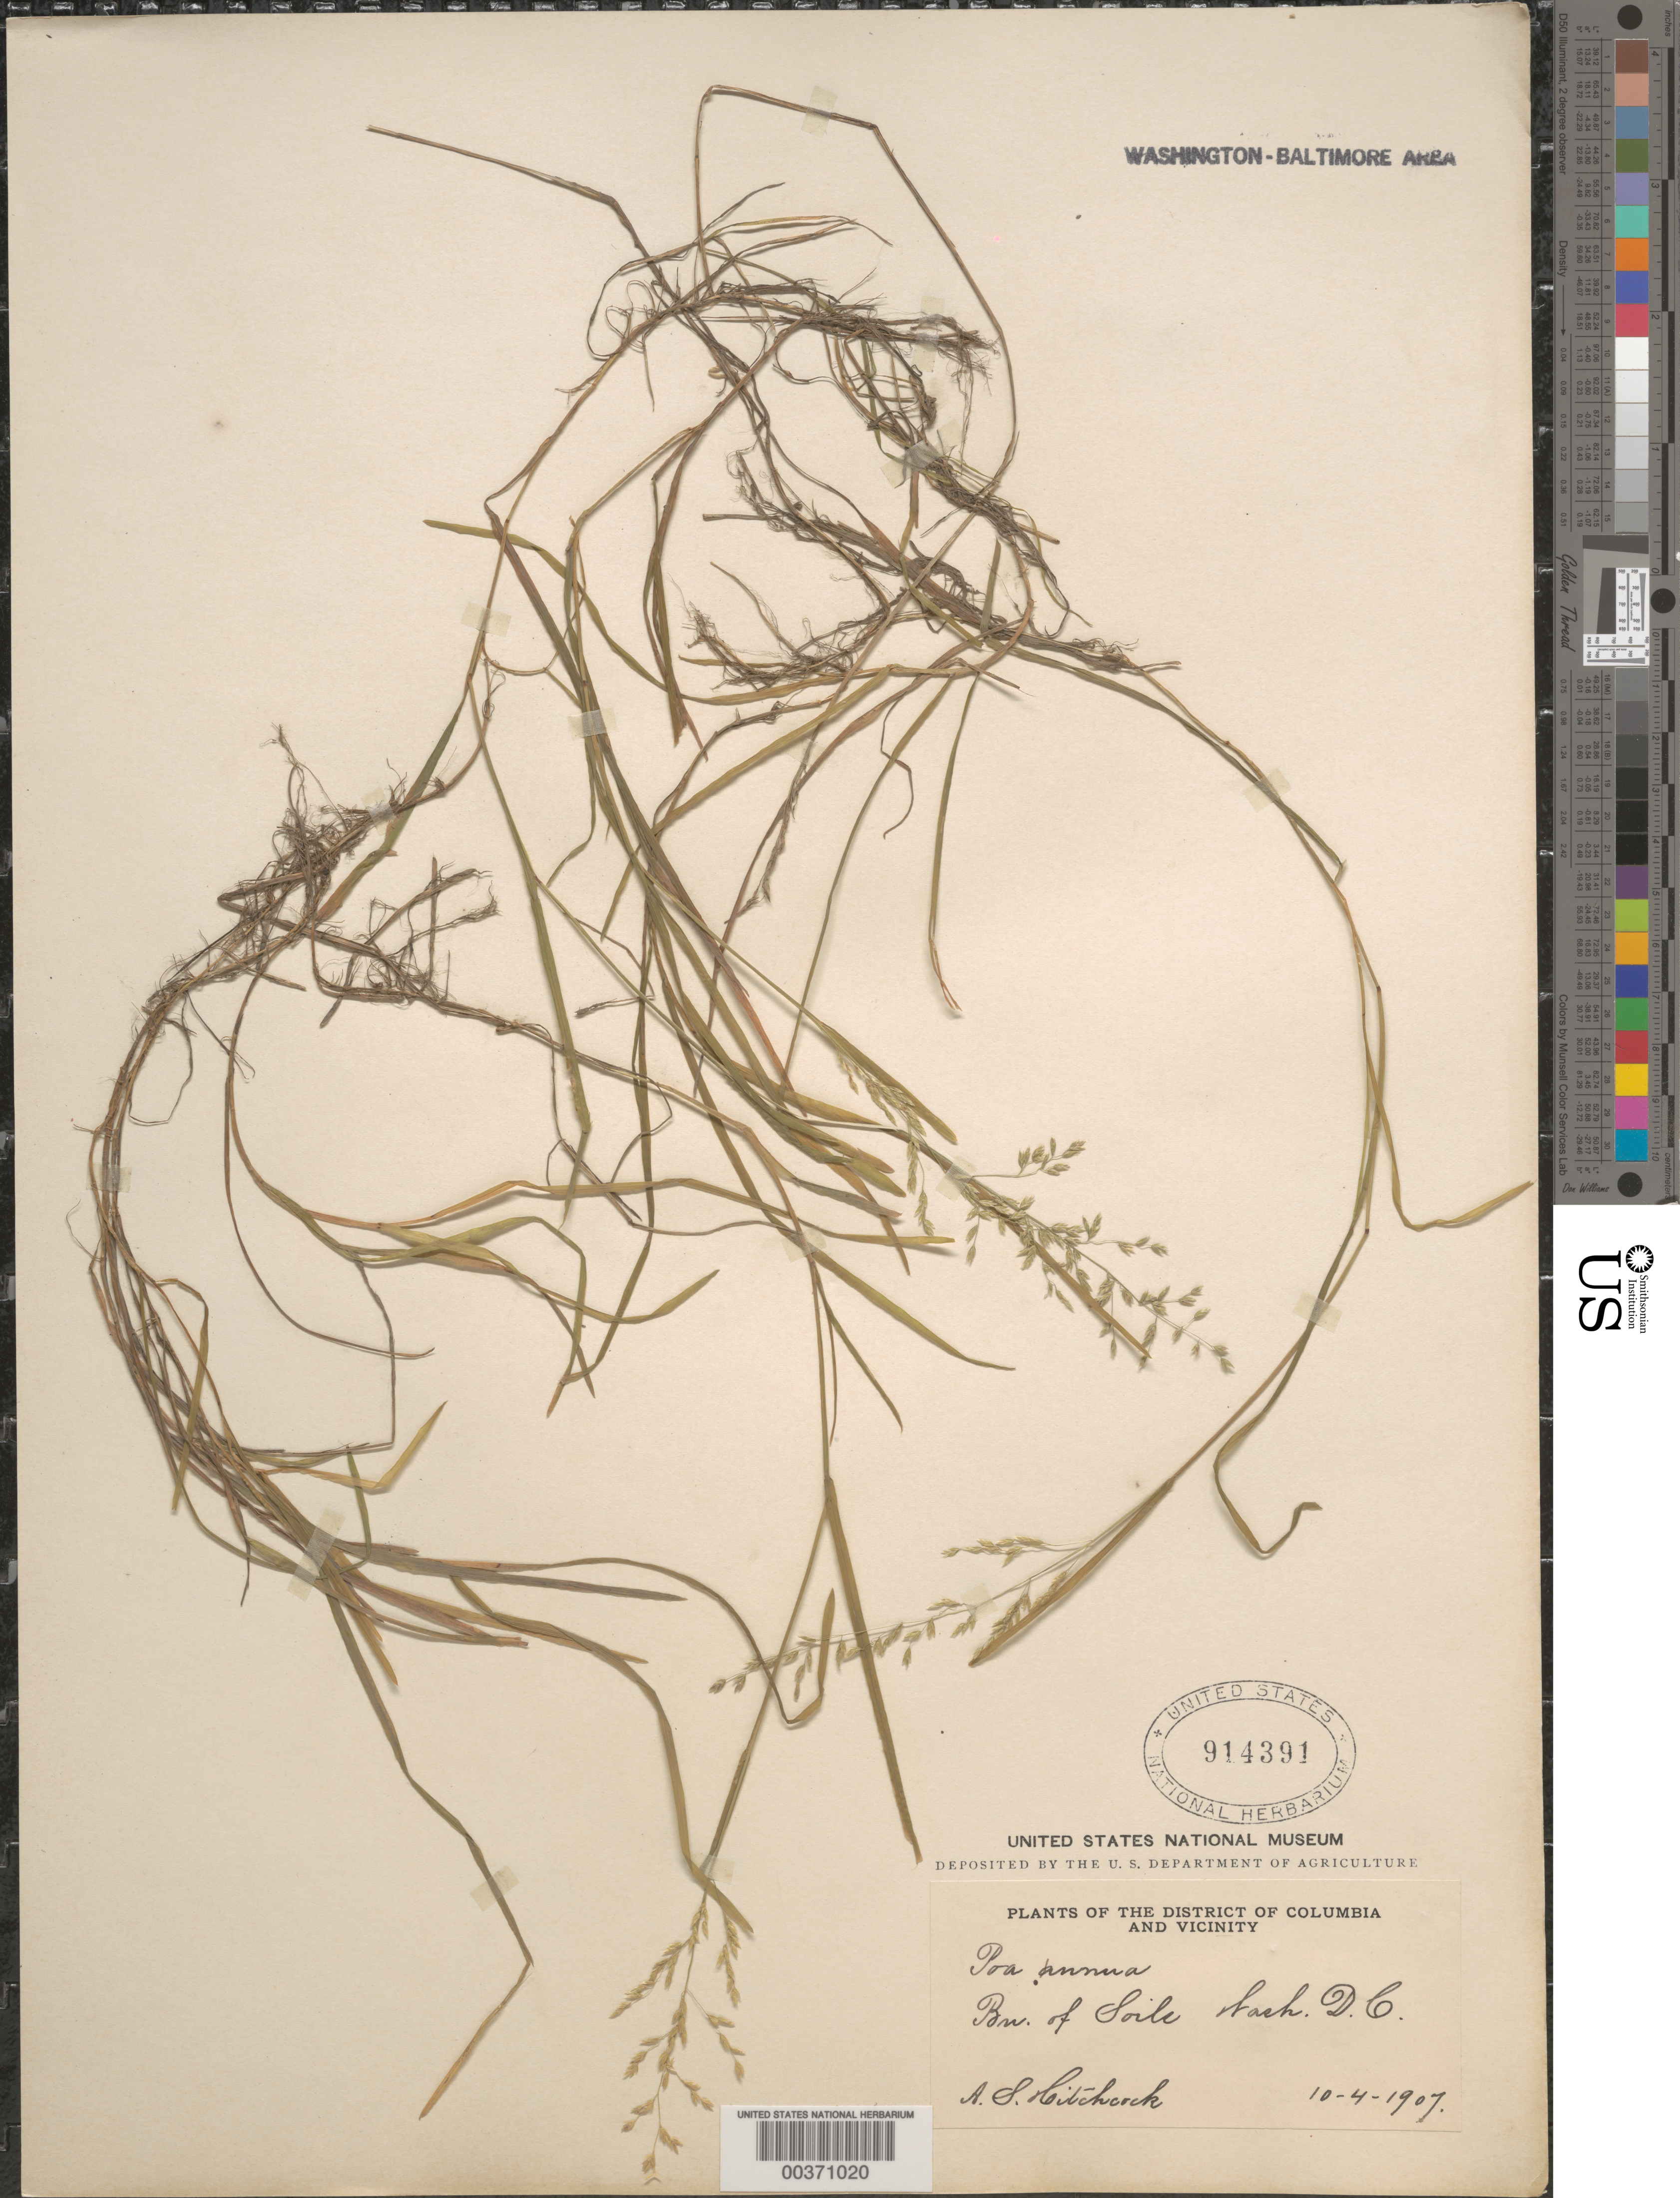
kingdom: Plantae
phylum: Tracheophyta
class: Liliopsida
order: Poales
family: Poaceae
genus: Poa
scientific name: Poa annua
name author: L.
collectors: A. S. Hitchcock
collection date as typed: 04 Oct 1907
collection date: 1907-10-04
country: United States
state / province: District of Columbia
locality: Washington DC and vicinity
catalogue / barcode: US 914391